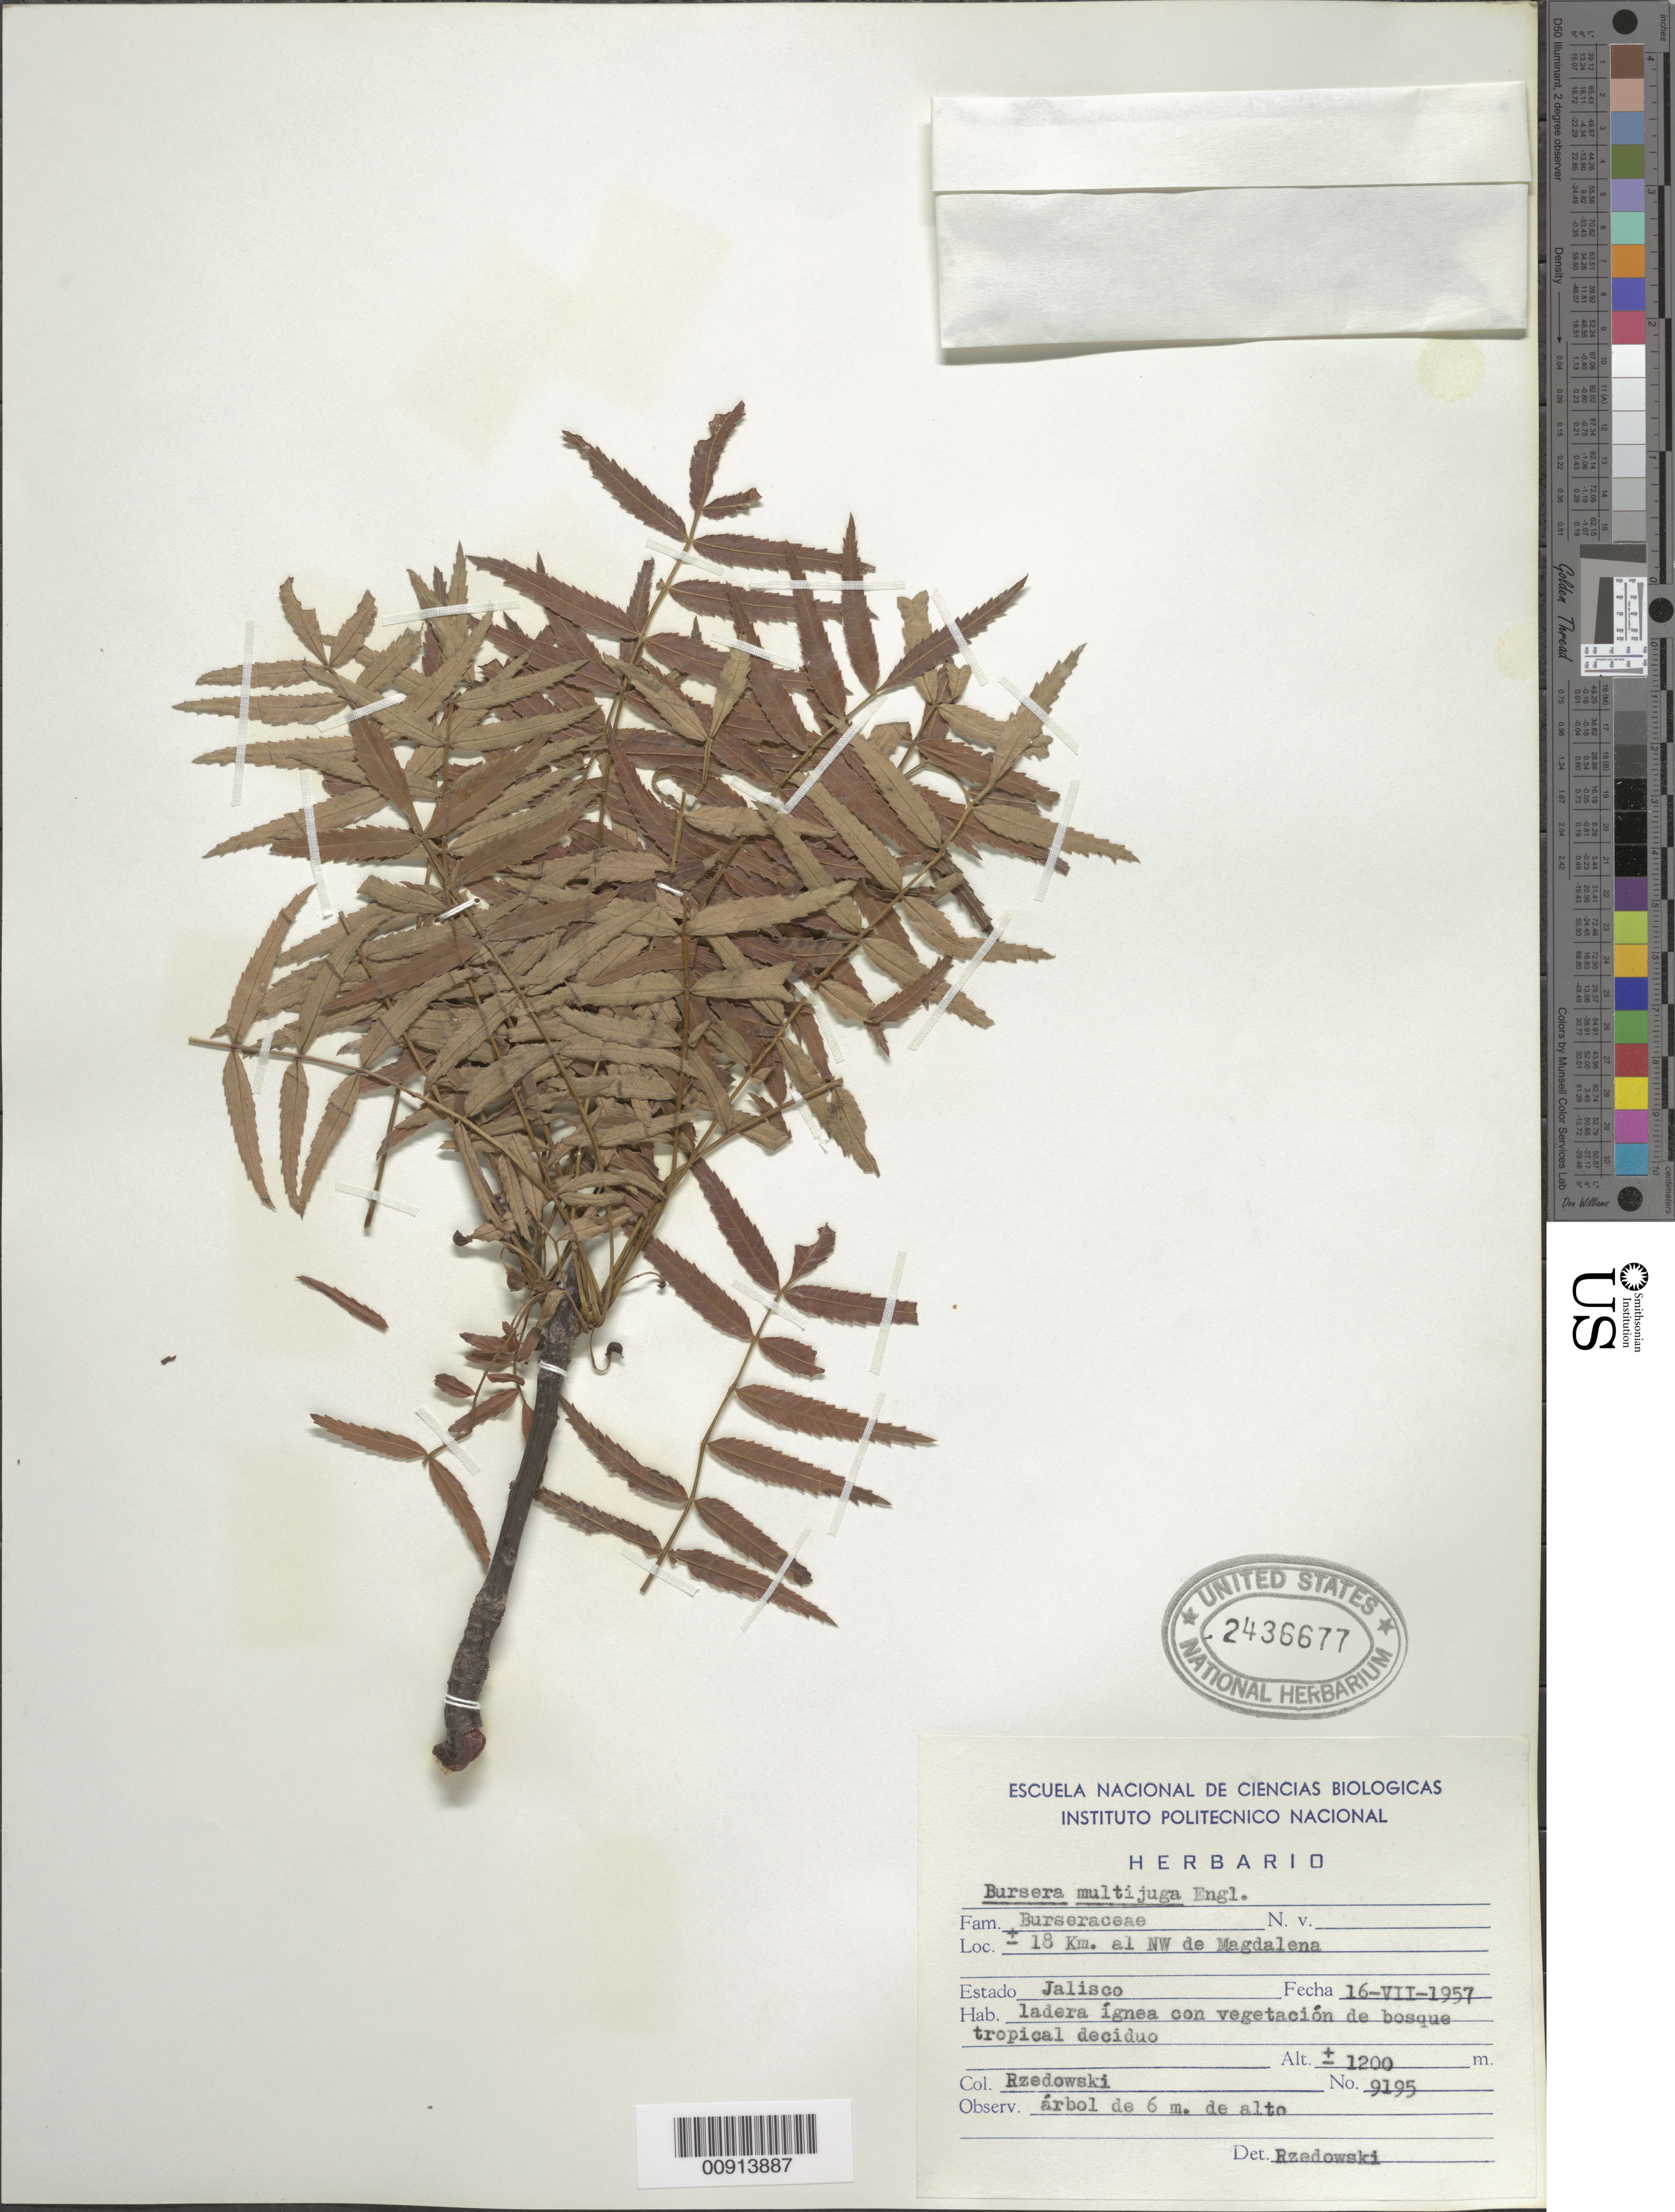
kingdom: Plantae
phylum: Tracheophyta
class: Magnoliopsida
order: Sapindales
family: Burseraceae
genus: Bursera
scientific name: Bursera multijuga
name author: Engl.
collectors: J. Rzedowski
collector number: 9195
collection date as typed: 16 Jul 1957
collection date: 1957-07-16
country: Mexico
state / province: Jalisco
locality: ± 18 km. al NW de Magdalena, Estado Jalisco.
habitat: Ladera ígnea con vegetación de bosque tropical deciduo.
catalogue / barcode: US 2436677